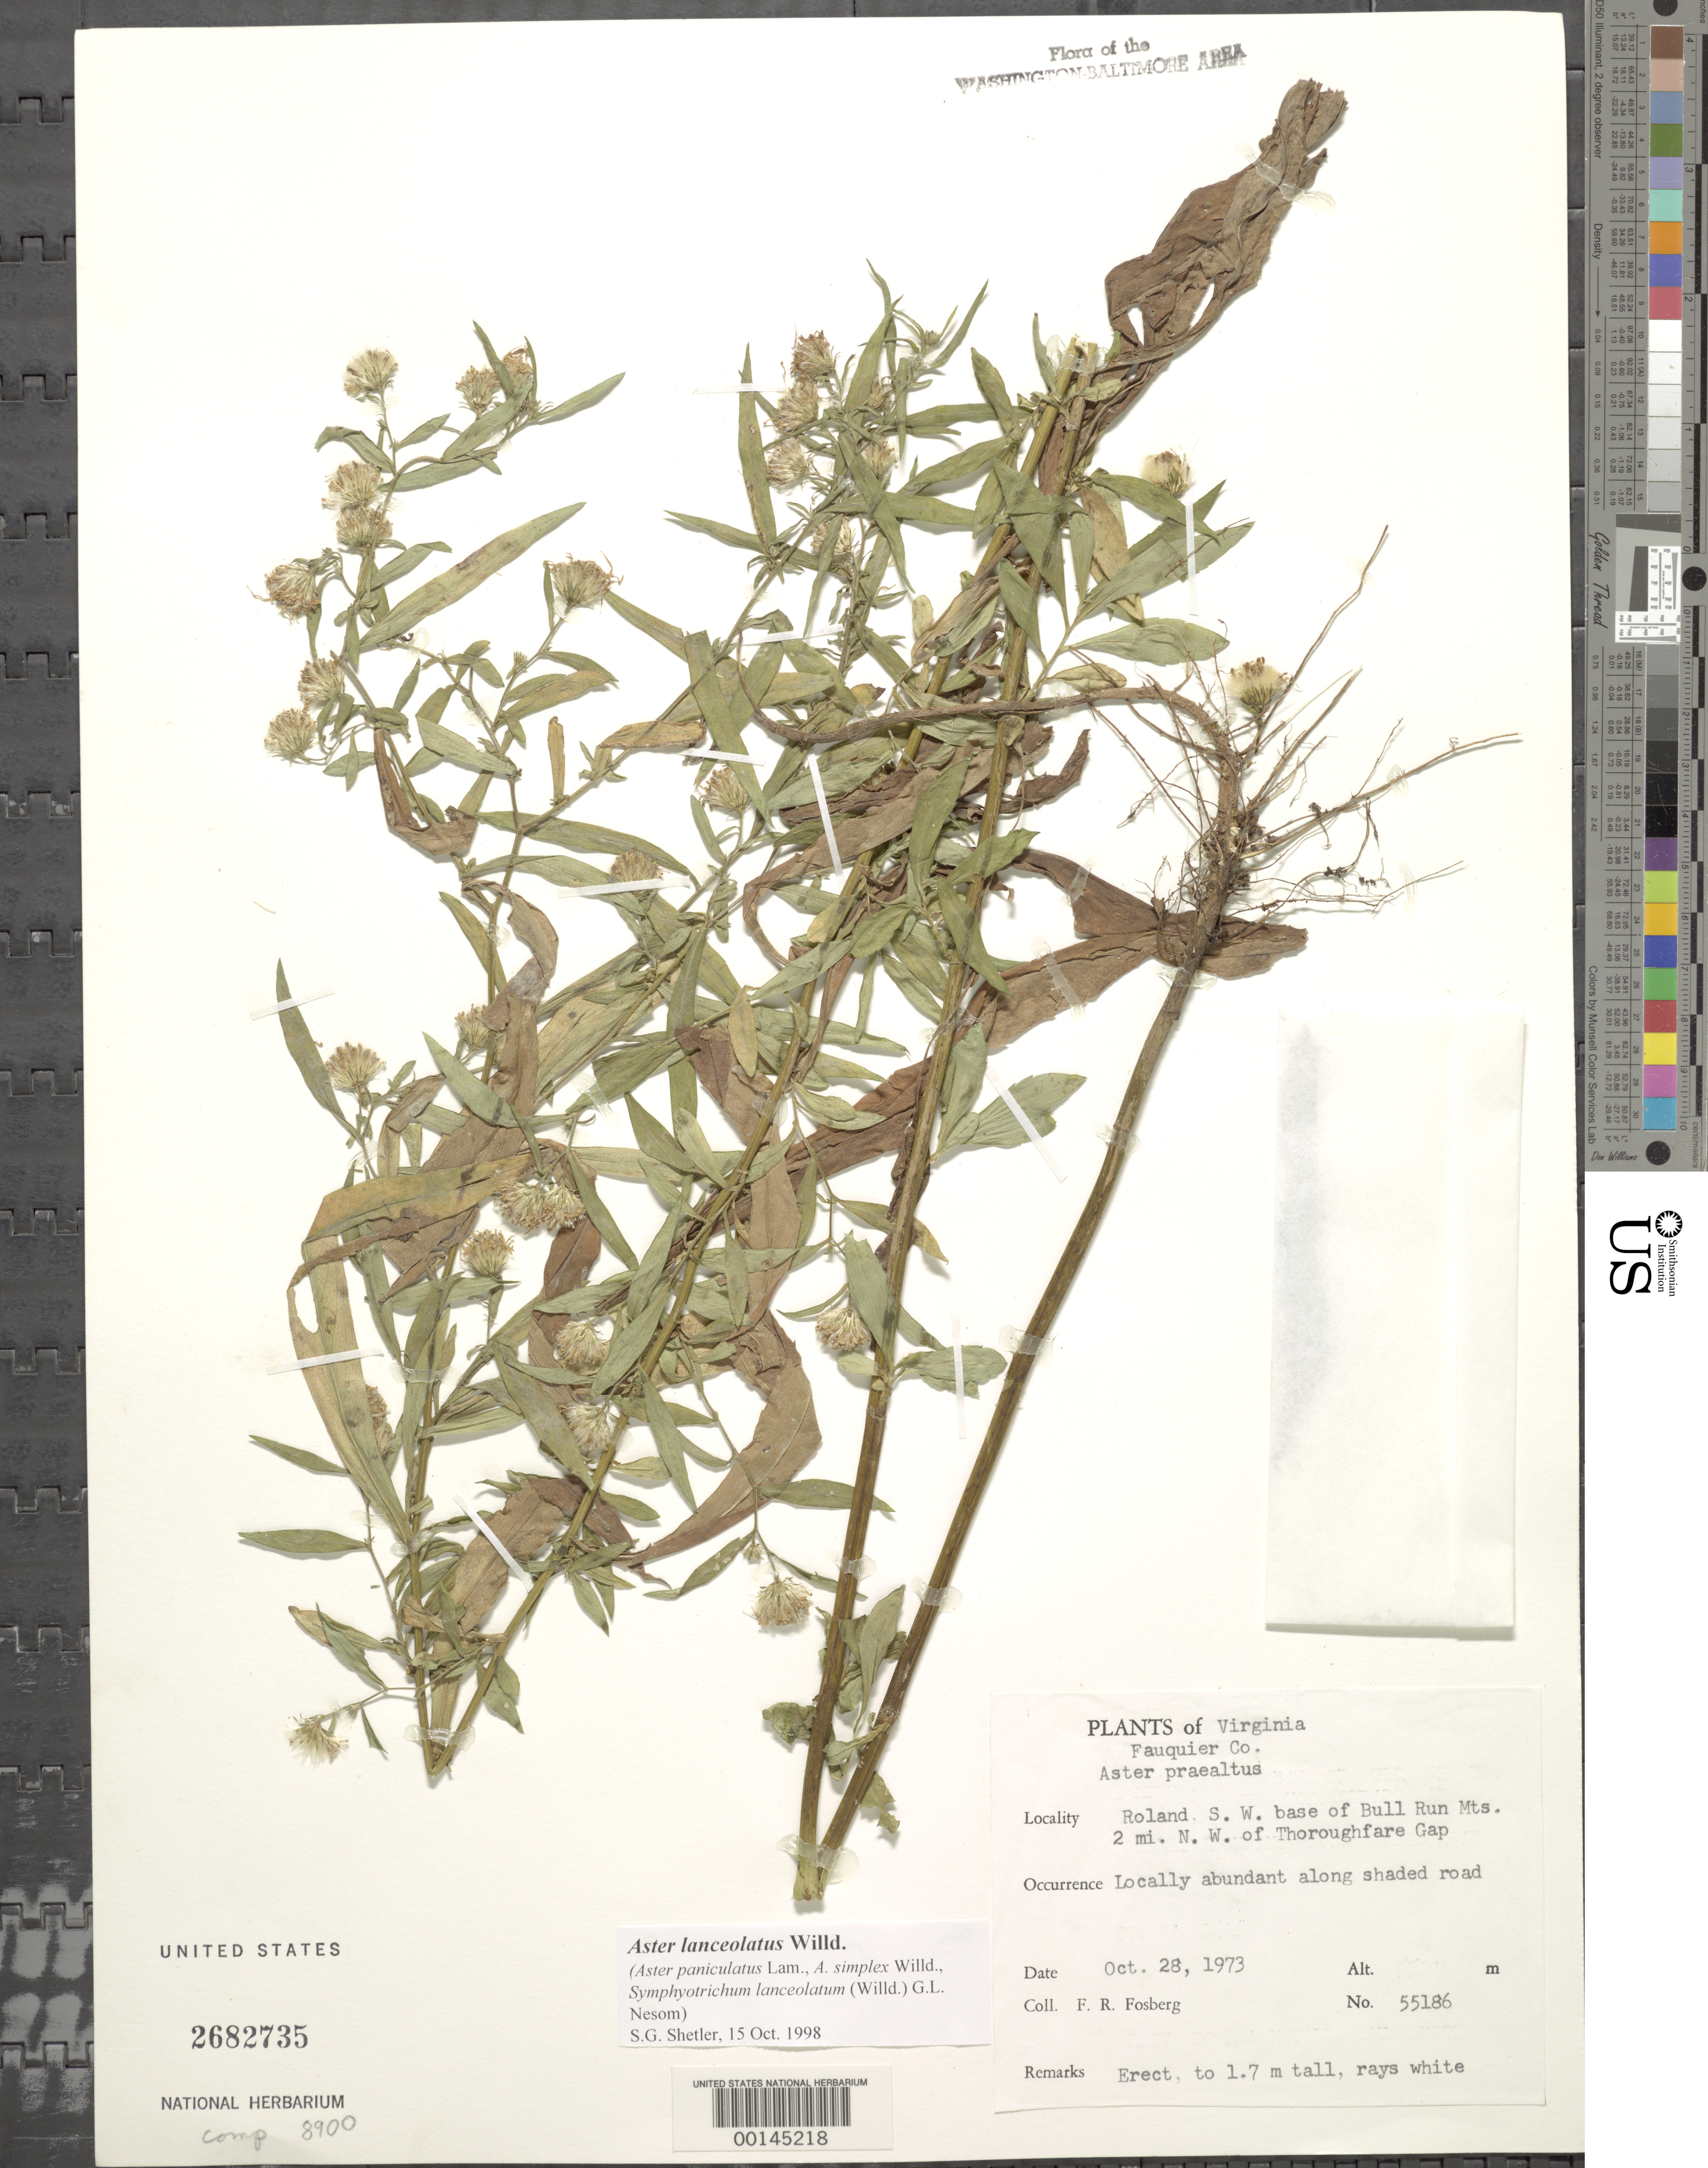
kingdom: Plantae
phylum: Tracheophyta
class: Magnoliopsida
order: Asterales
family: Asteraceae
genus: Symphyotrichum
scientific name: Symphyotrichum lanceolatum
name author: (Willd.) G.L. Nesom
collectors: F. R. Fosberg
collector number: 55186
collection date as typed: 28 Oct 1973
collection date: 1973-10-28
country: United States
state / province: Virginia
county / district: Fauquier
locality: Roland, NW of Thorofare Gap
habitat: Shaded road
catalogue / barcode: US 2682735